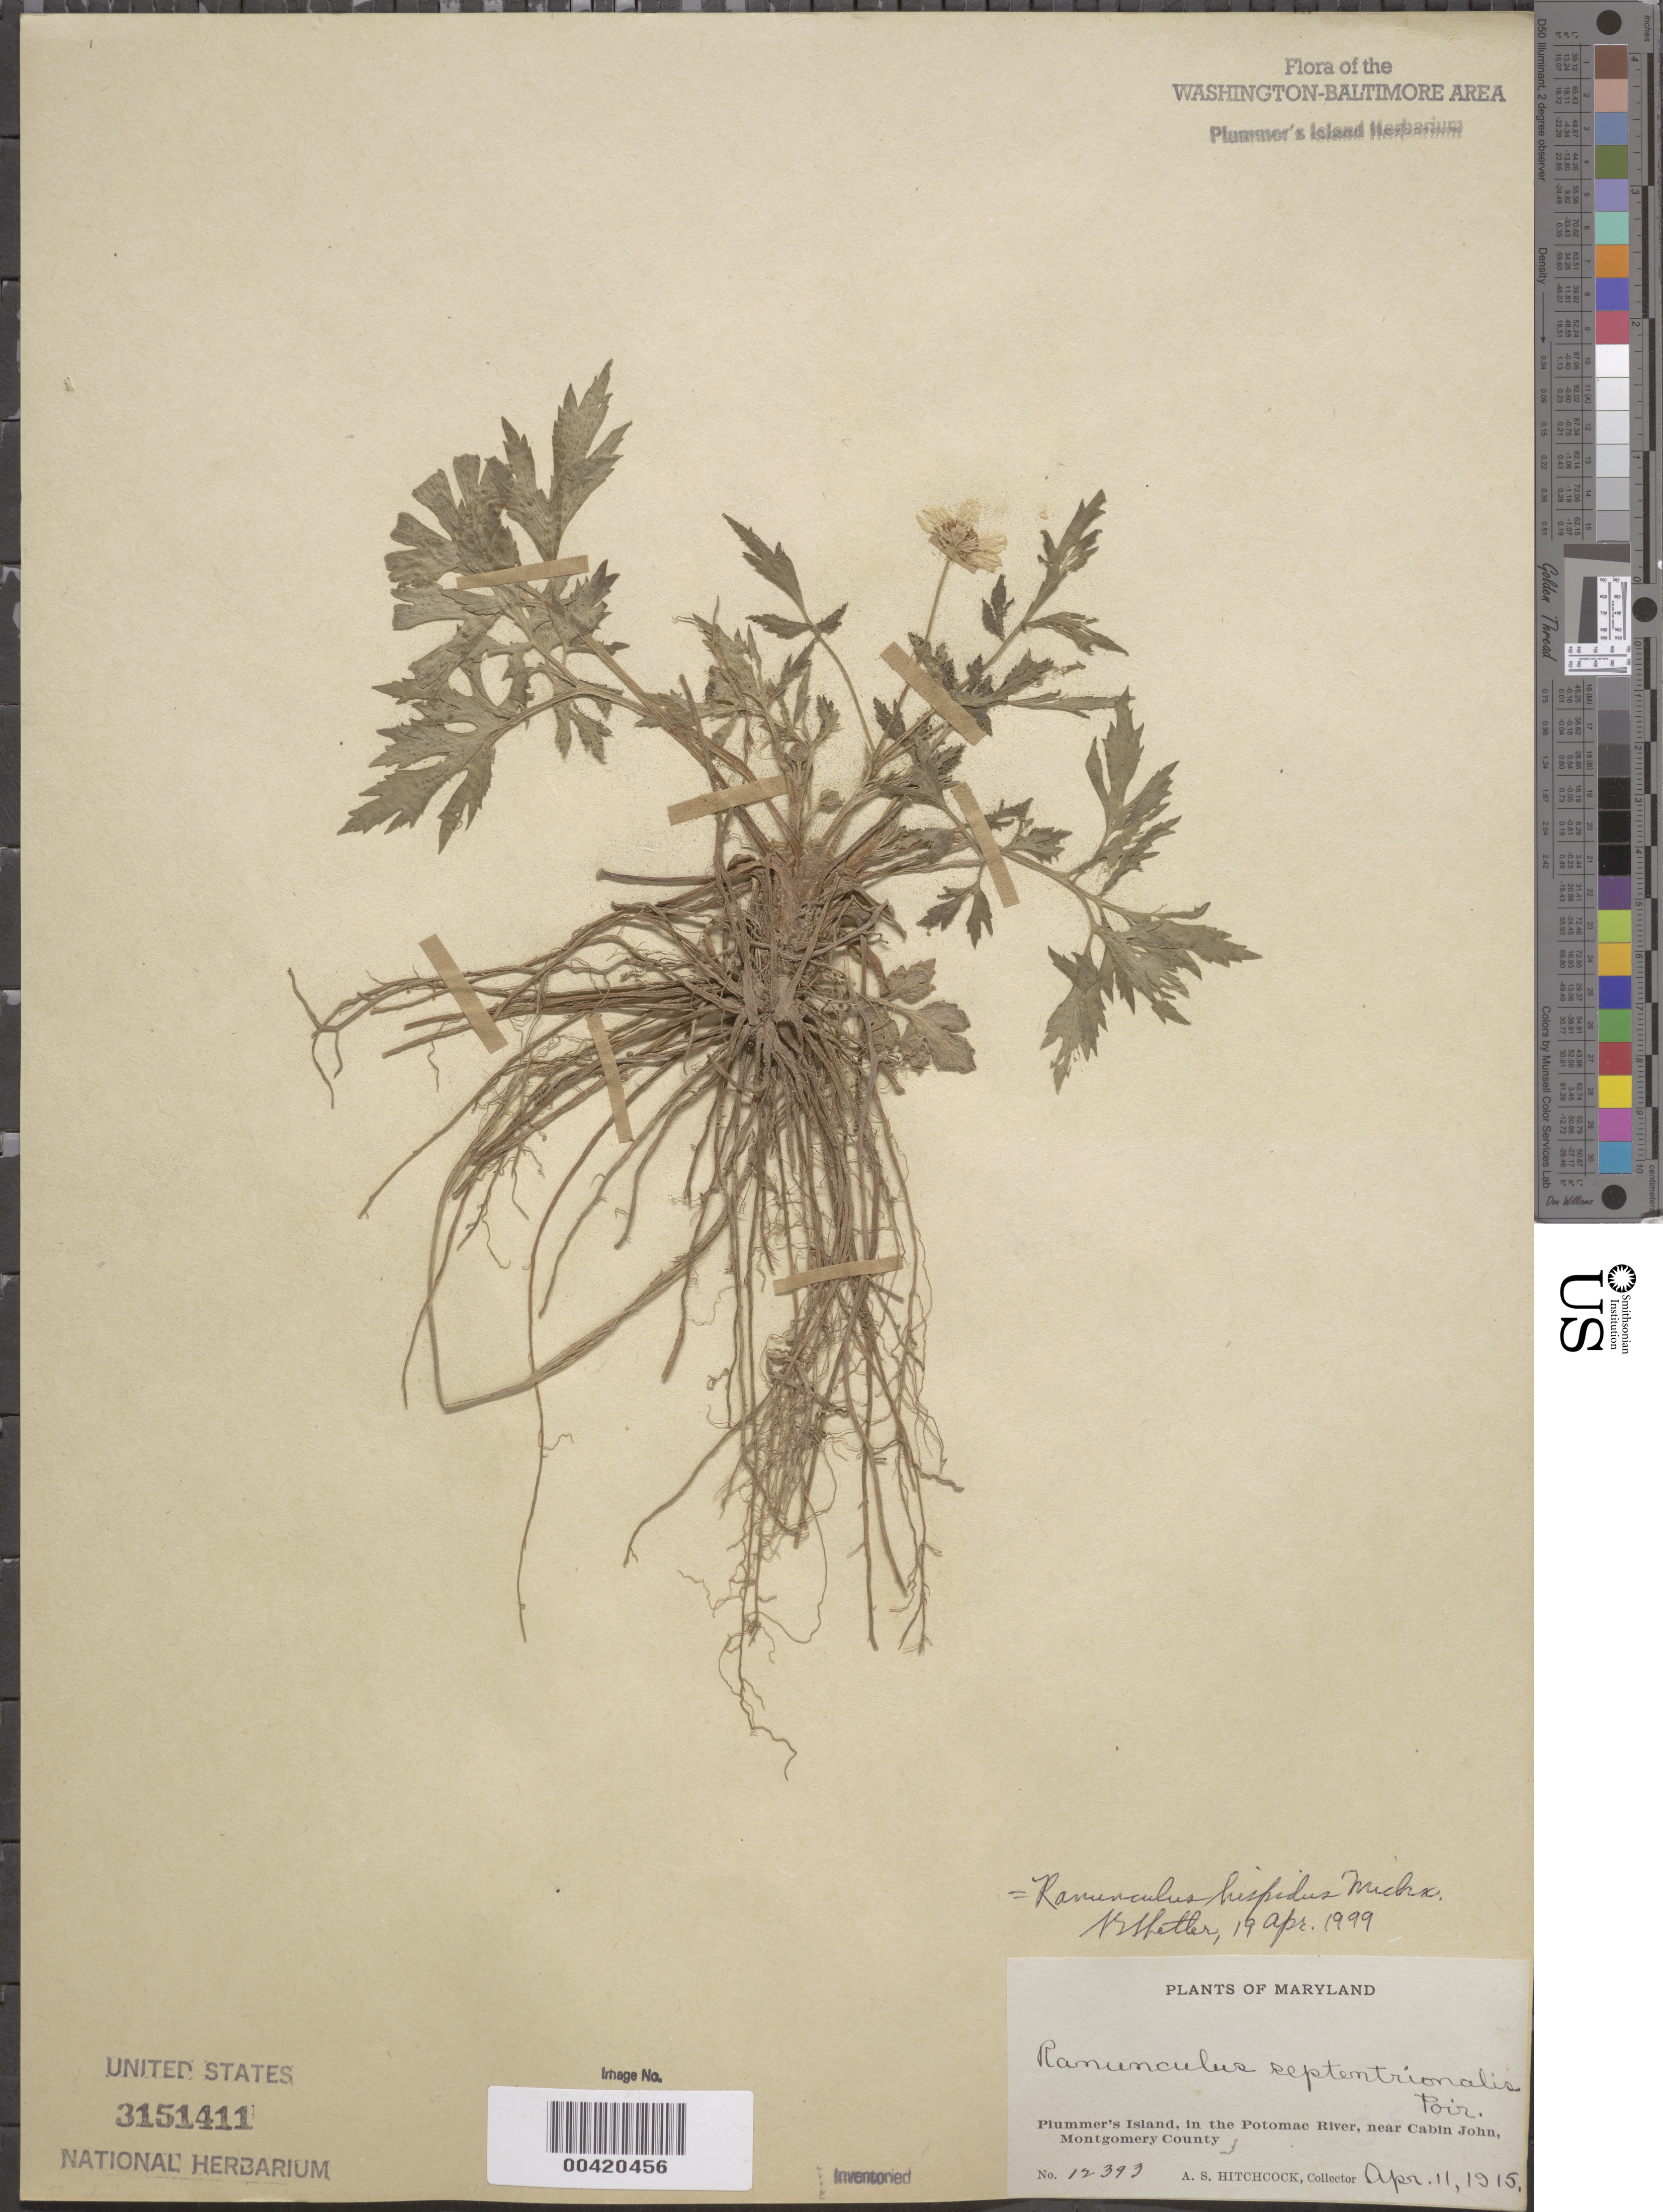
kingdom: Plantae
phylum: Tracheophyta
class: Magnoliopsida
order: Ranunculales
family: Ranunculaceae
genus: Ranunculus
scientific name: Ranunculus hispidus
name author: Michx.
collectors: A. S. Hitchcock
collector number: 12393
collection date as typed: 11 Apr 1915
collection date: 1915-04-11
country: United States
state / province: Maryland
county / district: Montgomery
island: Plummers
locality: Plummer's Island C. & O. Canal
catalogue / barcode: US 3151411